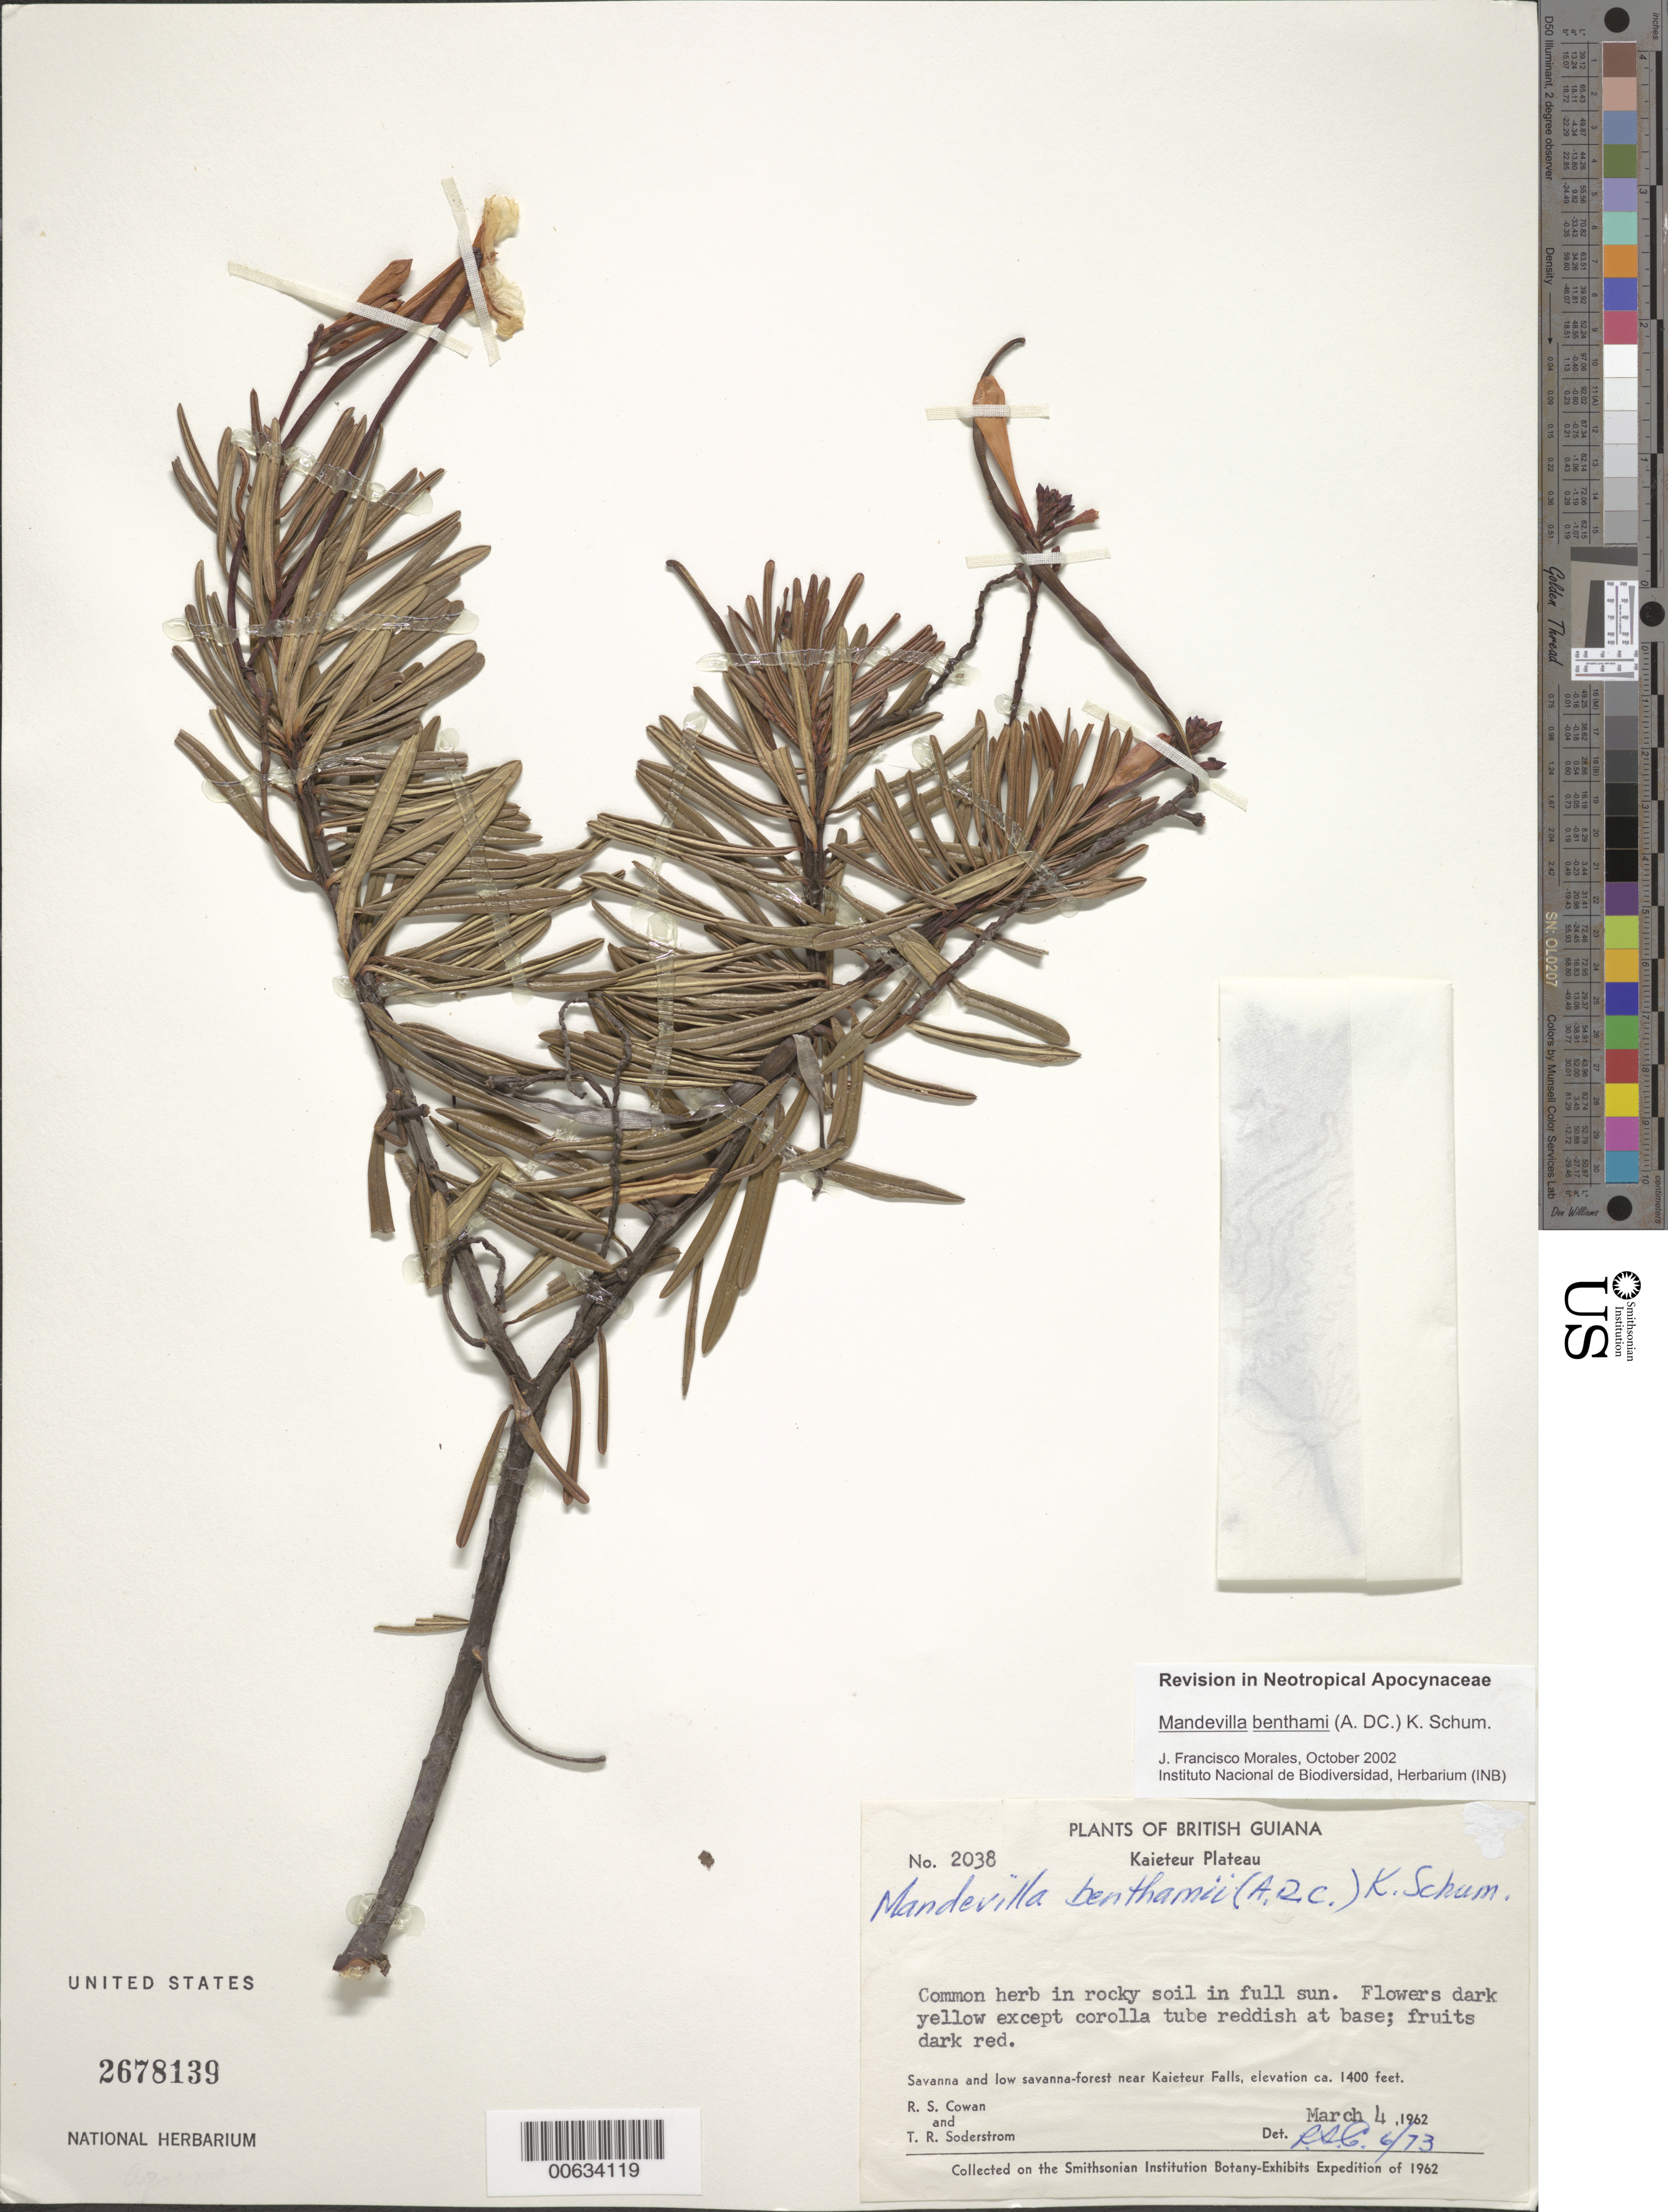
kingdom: Plantae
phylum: Tracheophyta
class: Magnoliopsida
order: Gentianales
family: Apocynaceae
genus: Mandevilla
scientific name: Mandevilla benthamii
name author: (A. DC.) K. Schum.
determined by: Morales, J. F.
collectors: R. S. Cowan & T. R. Soderstrom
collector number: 2038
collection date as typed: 4-Mar-62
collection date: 1962-03-04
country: Guyana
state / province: Potaro-Siparuni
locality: Kaieteur Falls, savanna near falls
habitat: Savanna and low savanna-forest, in rocky soil in full sun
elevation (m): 427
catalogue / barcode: US 2678139